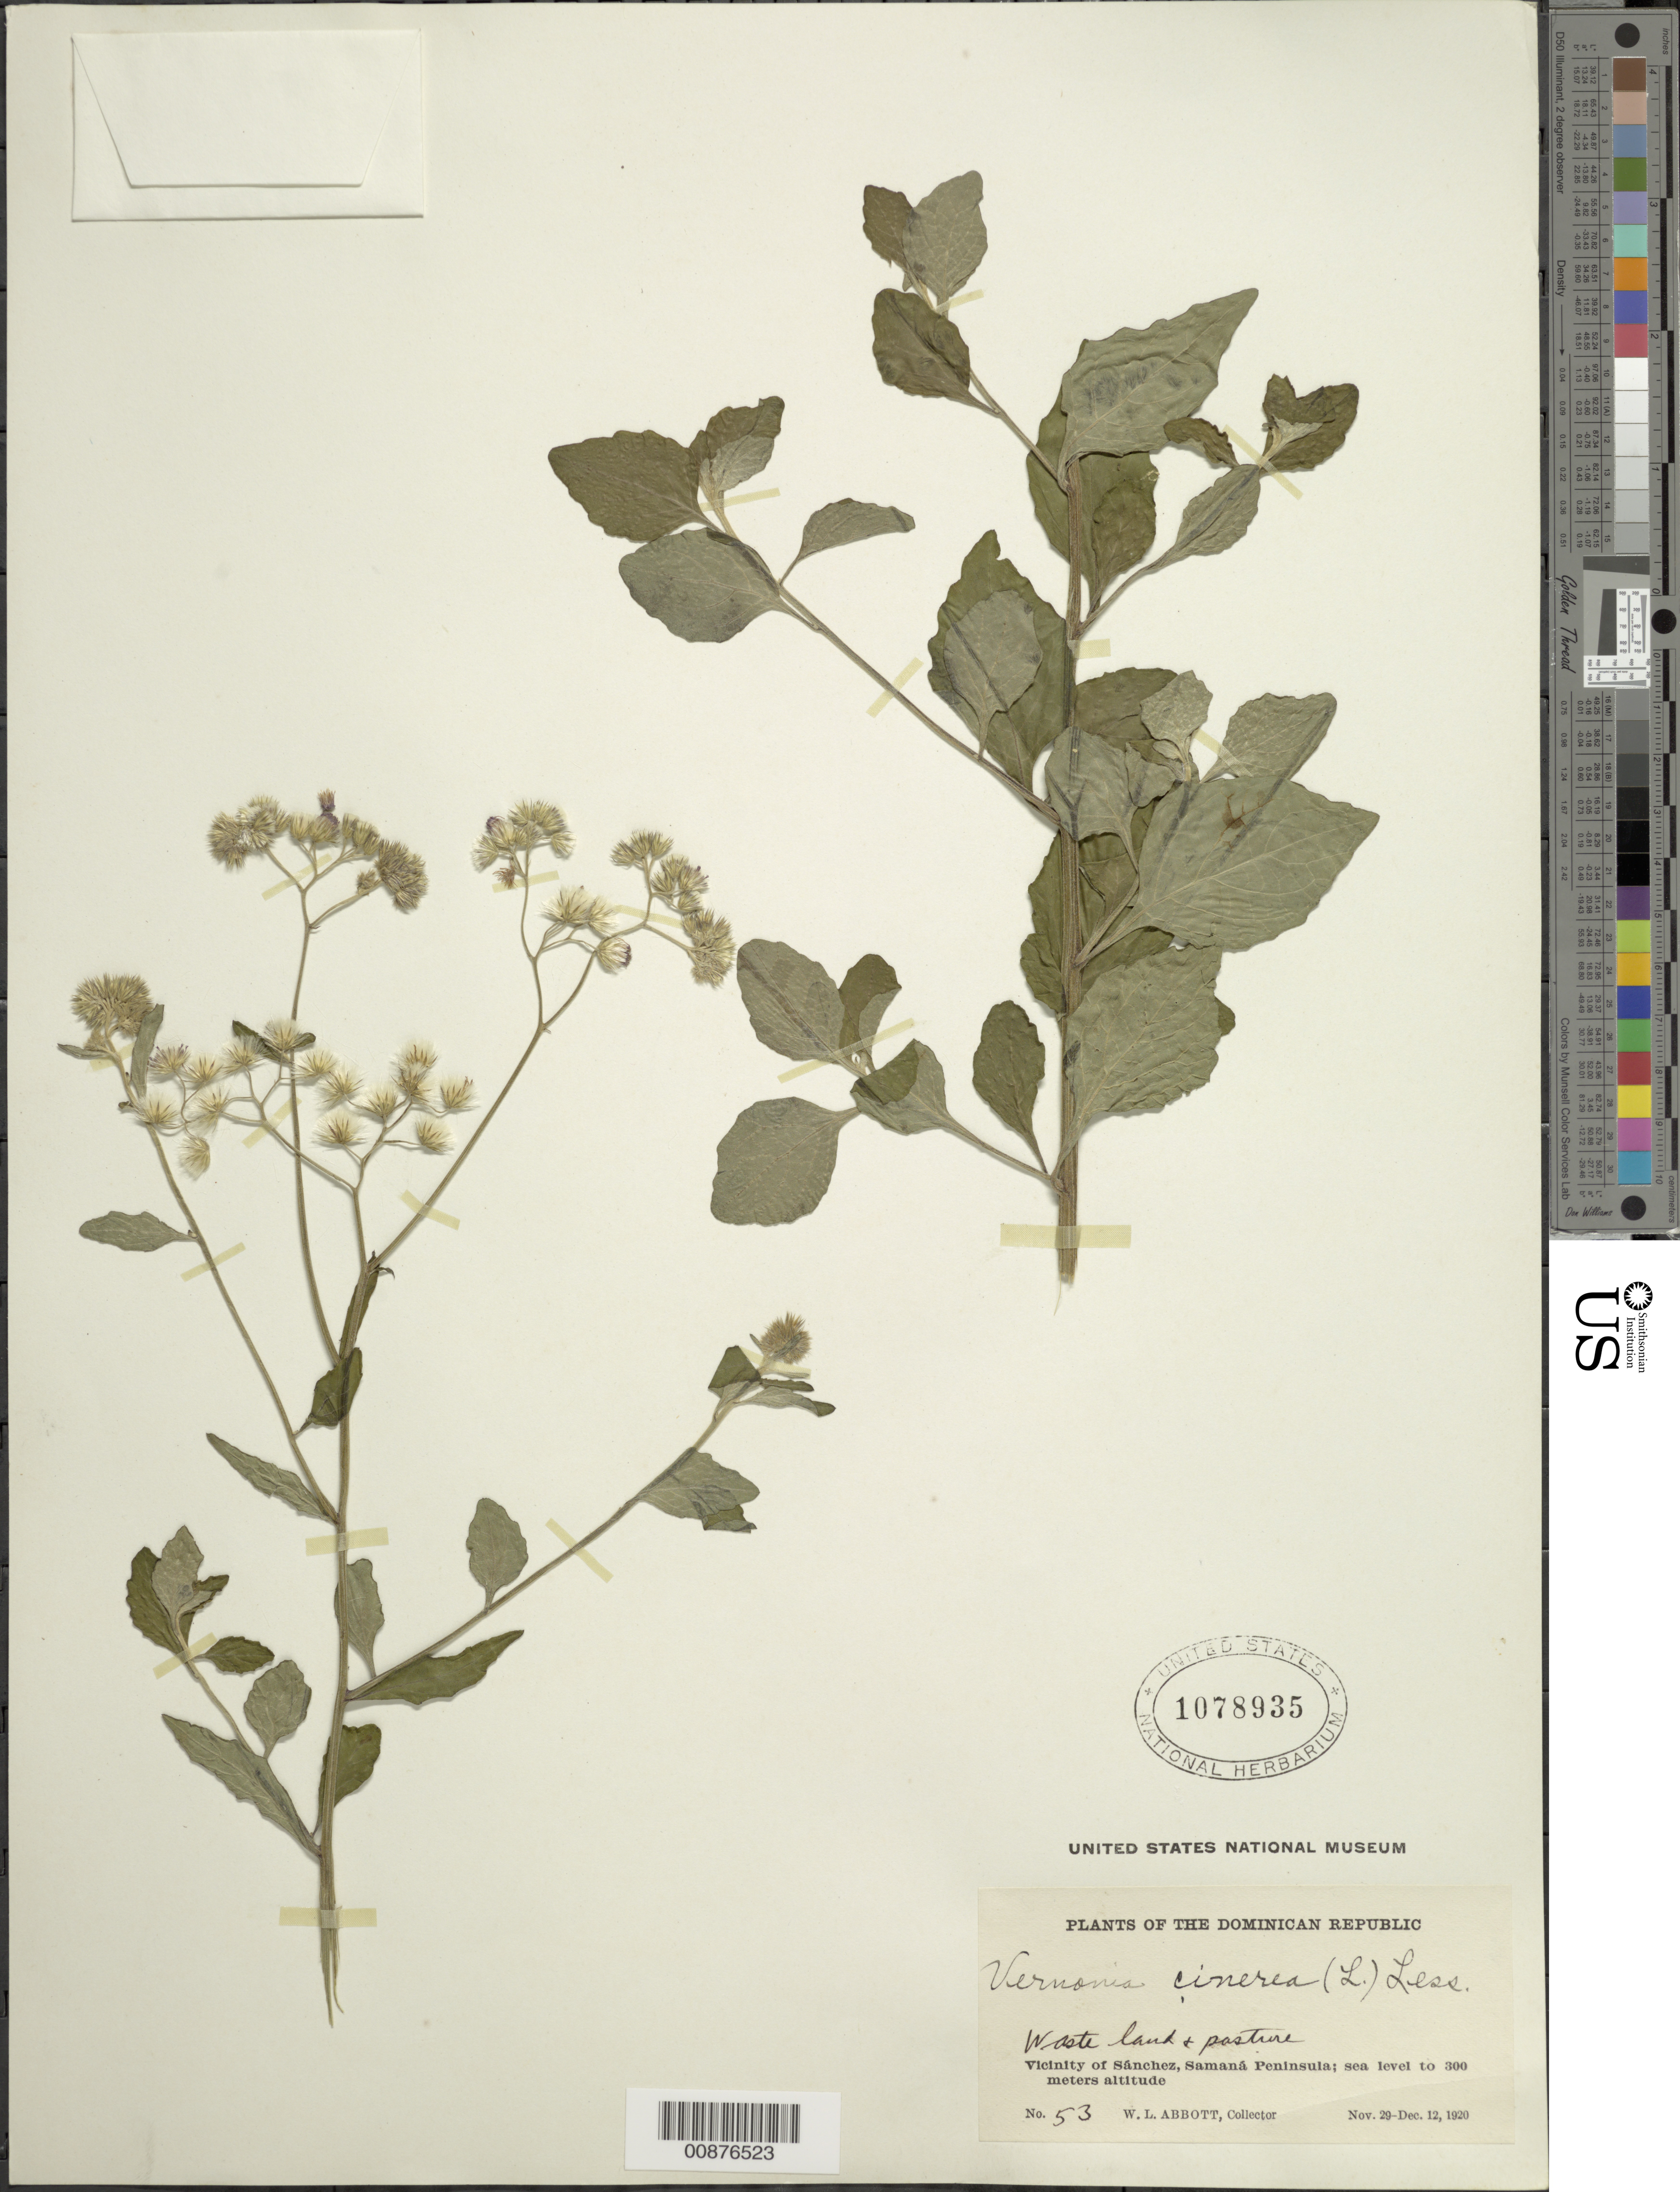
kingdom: Plantae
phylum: Tracheophyta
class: Magnoliopsida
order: Asterales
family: Asteraceae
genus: Cyanthillium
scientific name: Cyanthillium cinereum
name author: (L.) H. Rob.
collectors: W. L. Abbott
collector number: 53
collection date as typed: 29 Nov 1920 to 12 Dec 1920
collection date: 1920-11-29/1920-12-12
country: Dominican Republic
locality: Vicinity of Sánchez, Samaná Peninsuls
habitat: Wasteland and pasture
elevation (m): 0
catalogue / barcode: US 1078935